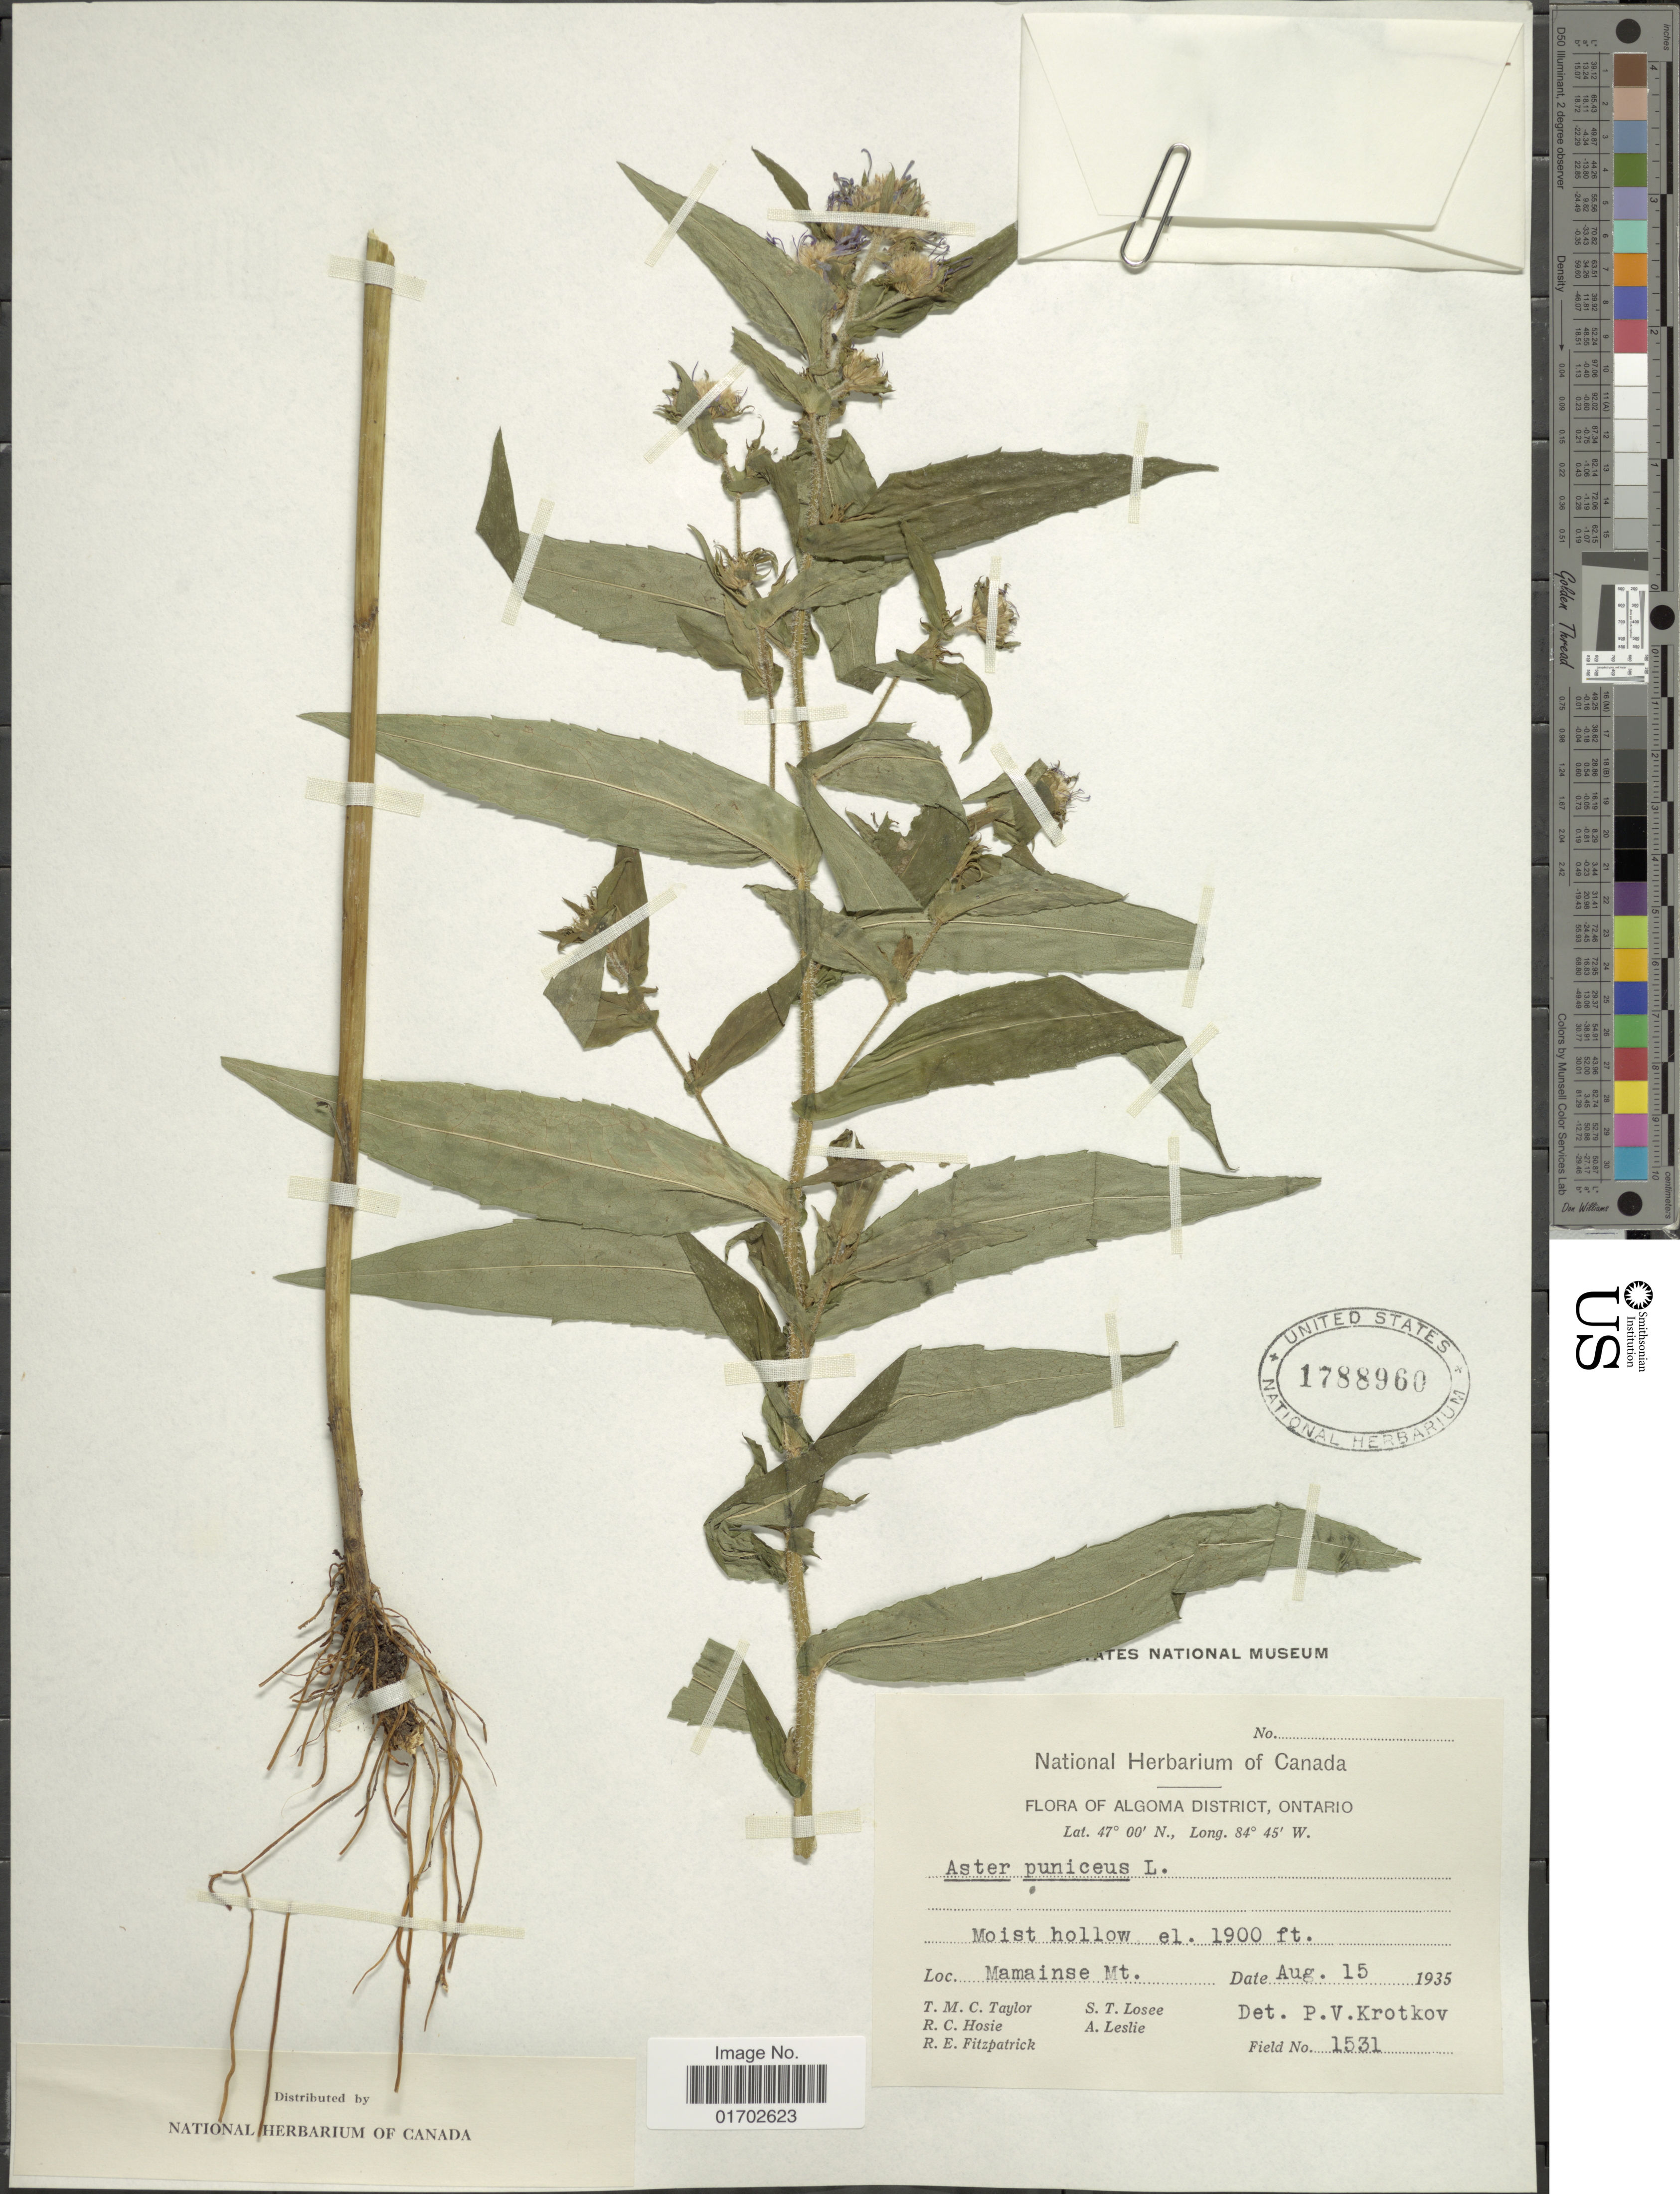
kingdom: Plantae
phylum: Tracheophyta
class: Magnoliopsida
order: Asterales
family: Asteraceae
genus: Symphyotrichum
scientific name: Symphyotrichum puniceum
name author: (L.) Á. Löve & D. Löve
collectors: T. M. C. Taylor, R. Hosie, R. Fitzpatrick, S. Losee & A. Leslie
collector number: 1531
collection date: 1935-08-15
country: Canada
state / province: Ontario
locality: Algoma District, Moist hollow, Mamainse Mt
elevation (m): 579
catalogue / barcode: US 1788960